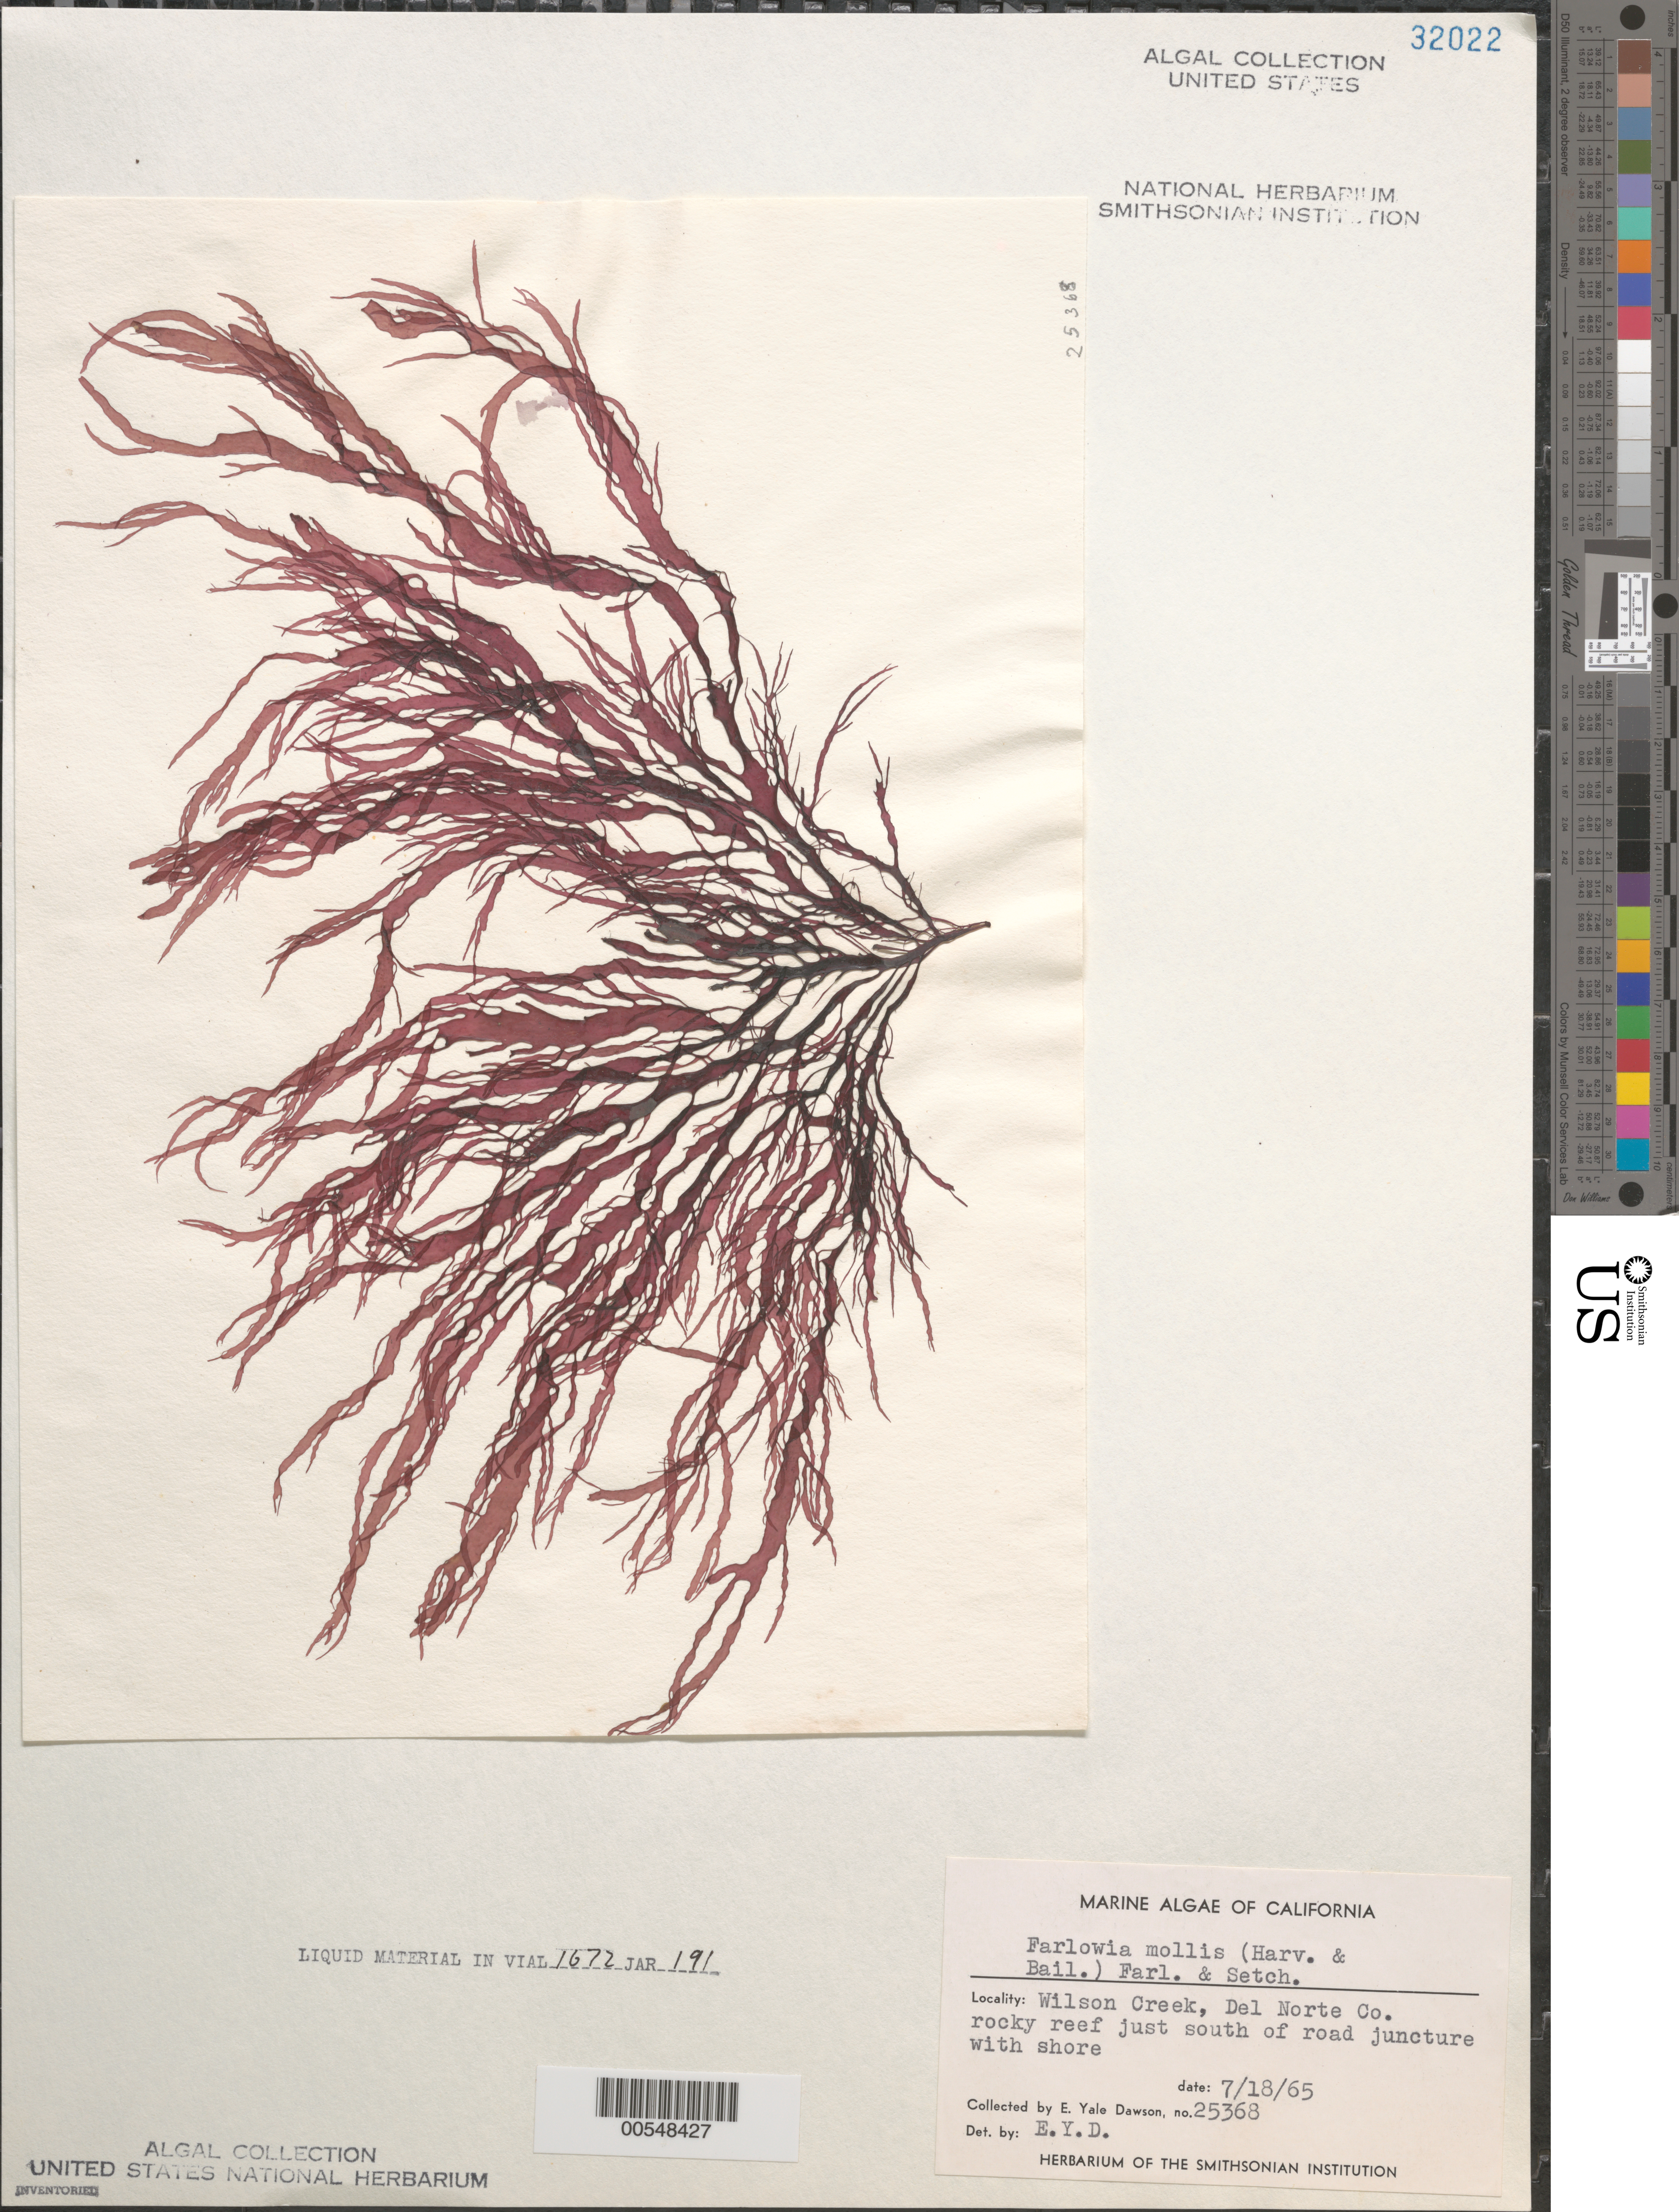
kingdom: Plantae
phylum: Rhodophyta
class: Florideophyceae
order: Gigartinales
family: Dumontiaceae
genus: Farlowia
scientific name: Farlowia mollis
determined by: Dawson, E. Y.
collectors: E. Y. Dawson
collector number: EYD 25368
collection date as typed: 18 Jul 1965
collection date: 1965-07-18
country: United States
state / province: California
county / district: Del Norte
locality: Wilson Creek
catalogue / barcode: US 32022